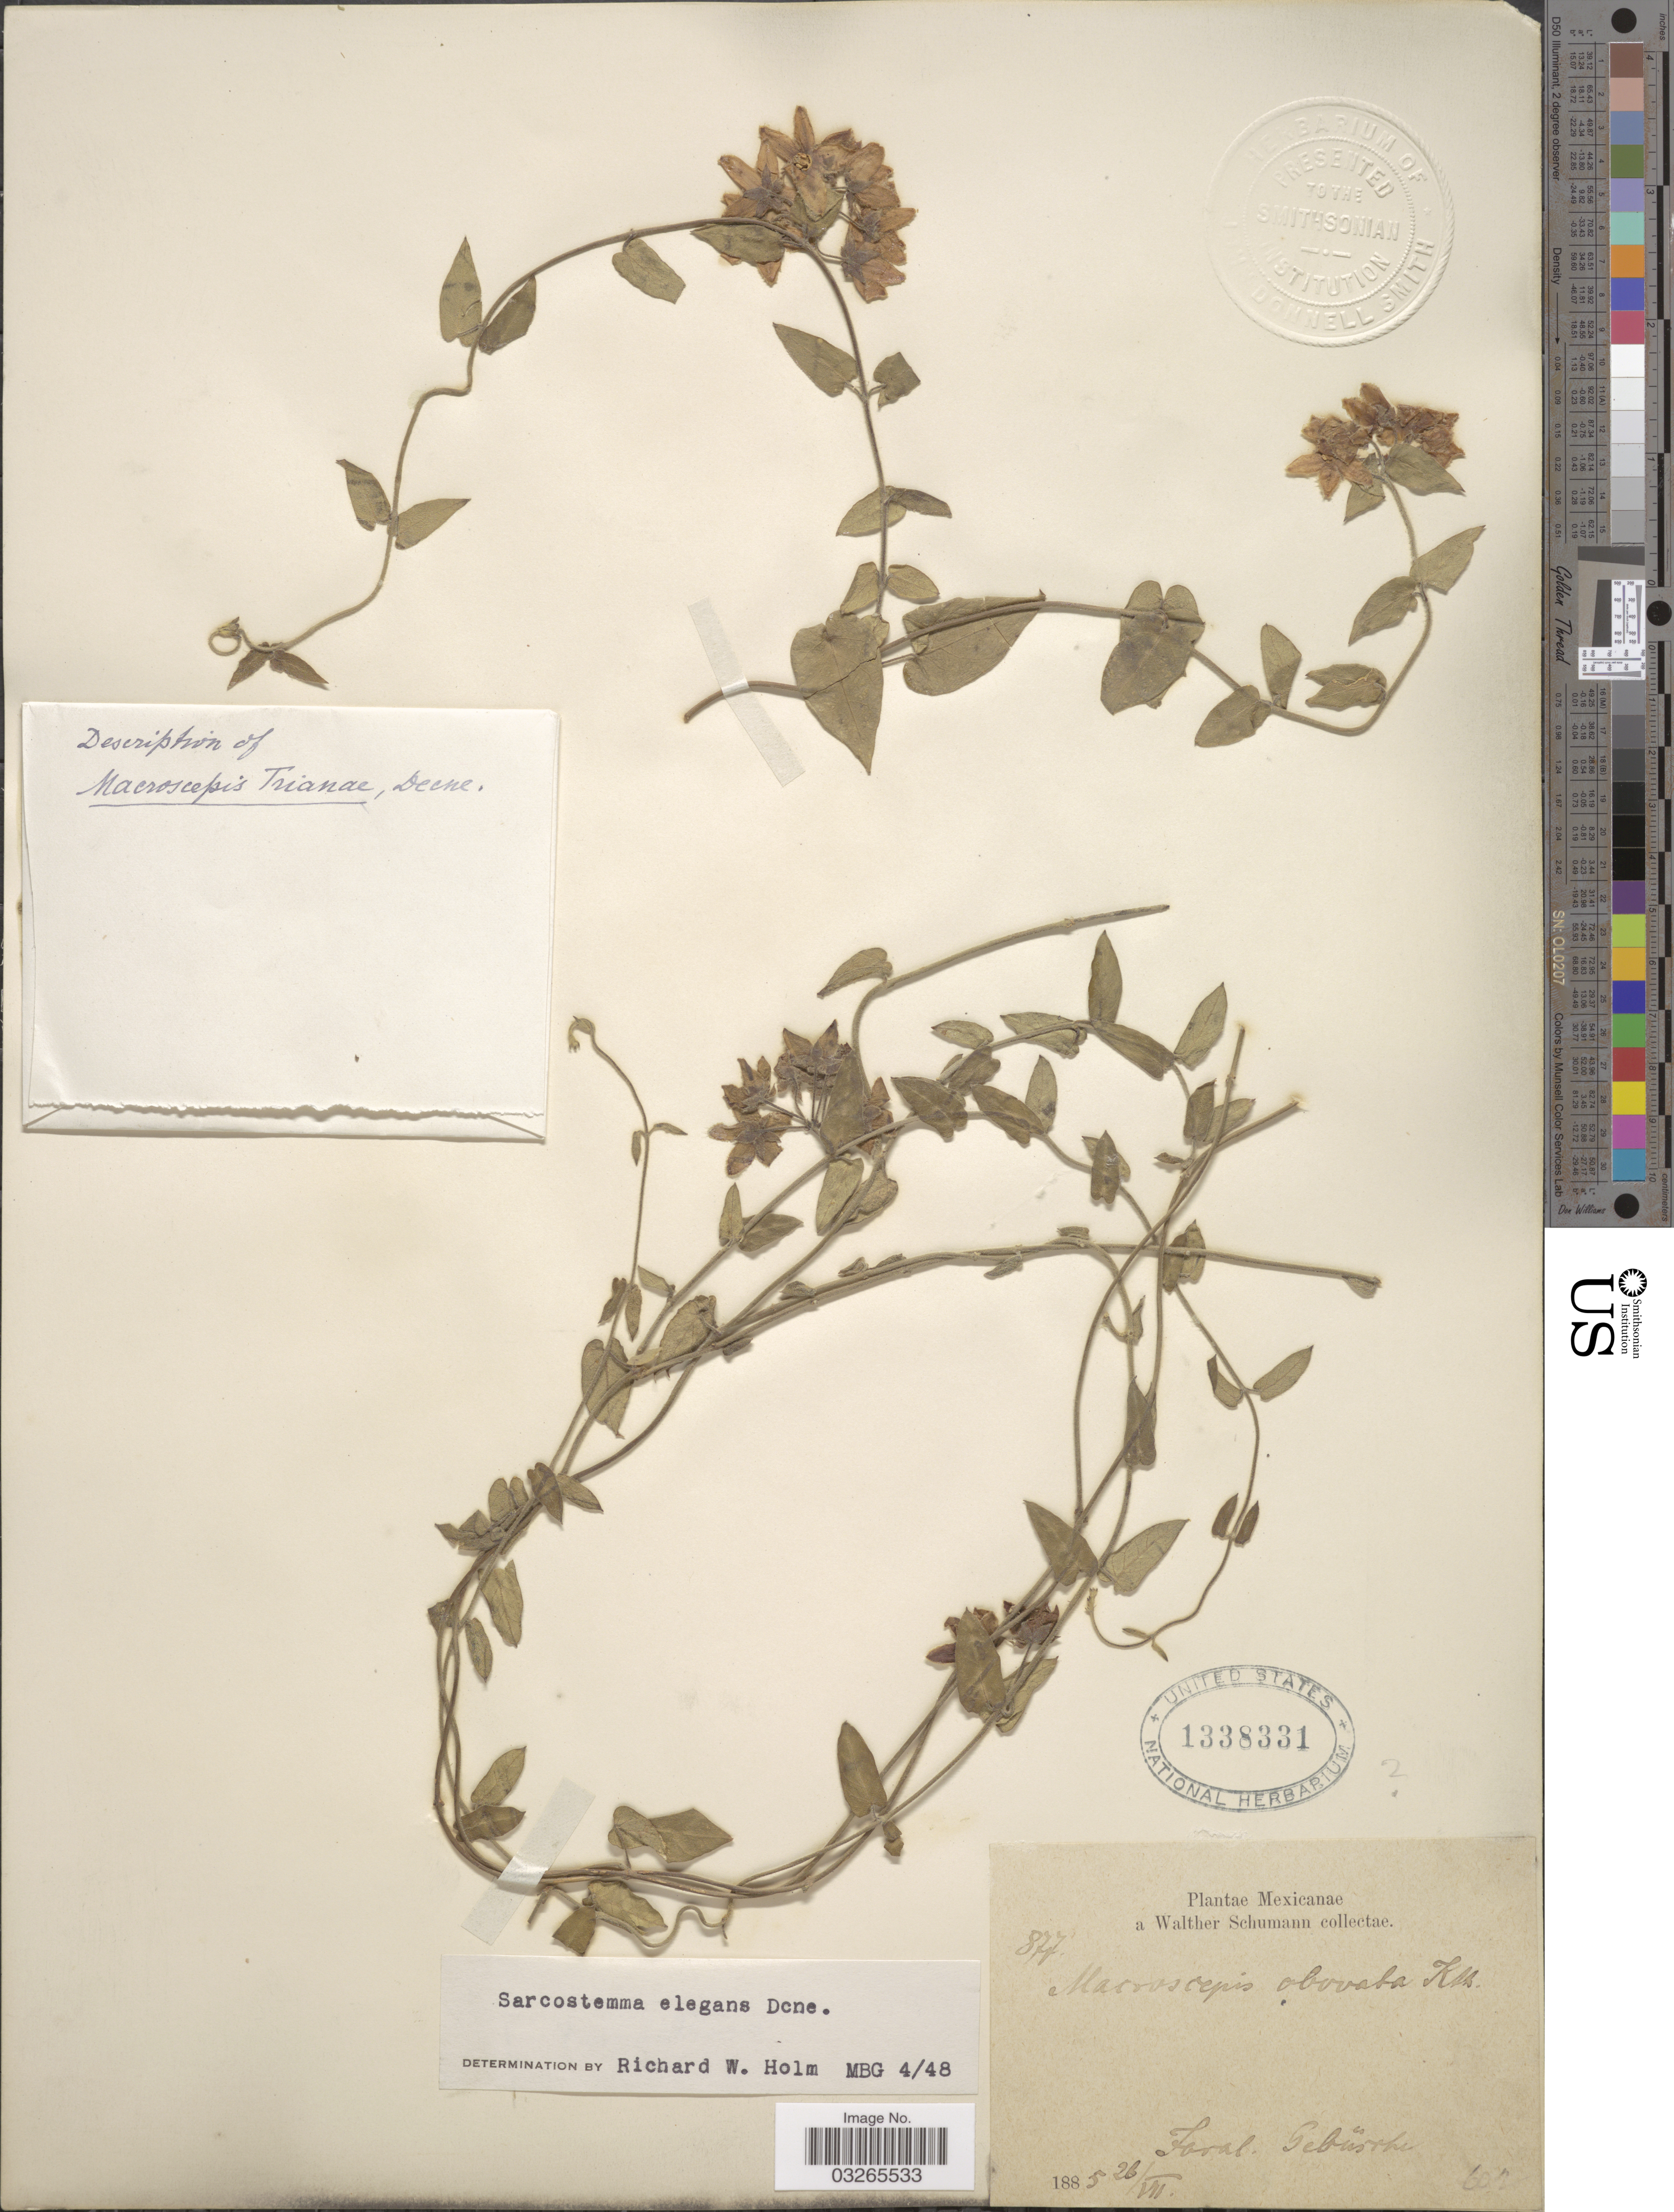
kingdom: Plantae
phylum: Tracheophyta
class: Magnoliopsida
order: Gentianales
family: Apocynaceae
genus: Sarcostemma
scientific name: Sarcostemma elegans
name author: Decne.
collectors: W. Schumann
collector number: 877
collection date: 1885-07-26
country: Mexico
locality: Faral, Gebüsch.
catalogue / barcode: US 1338331